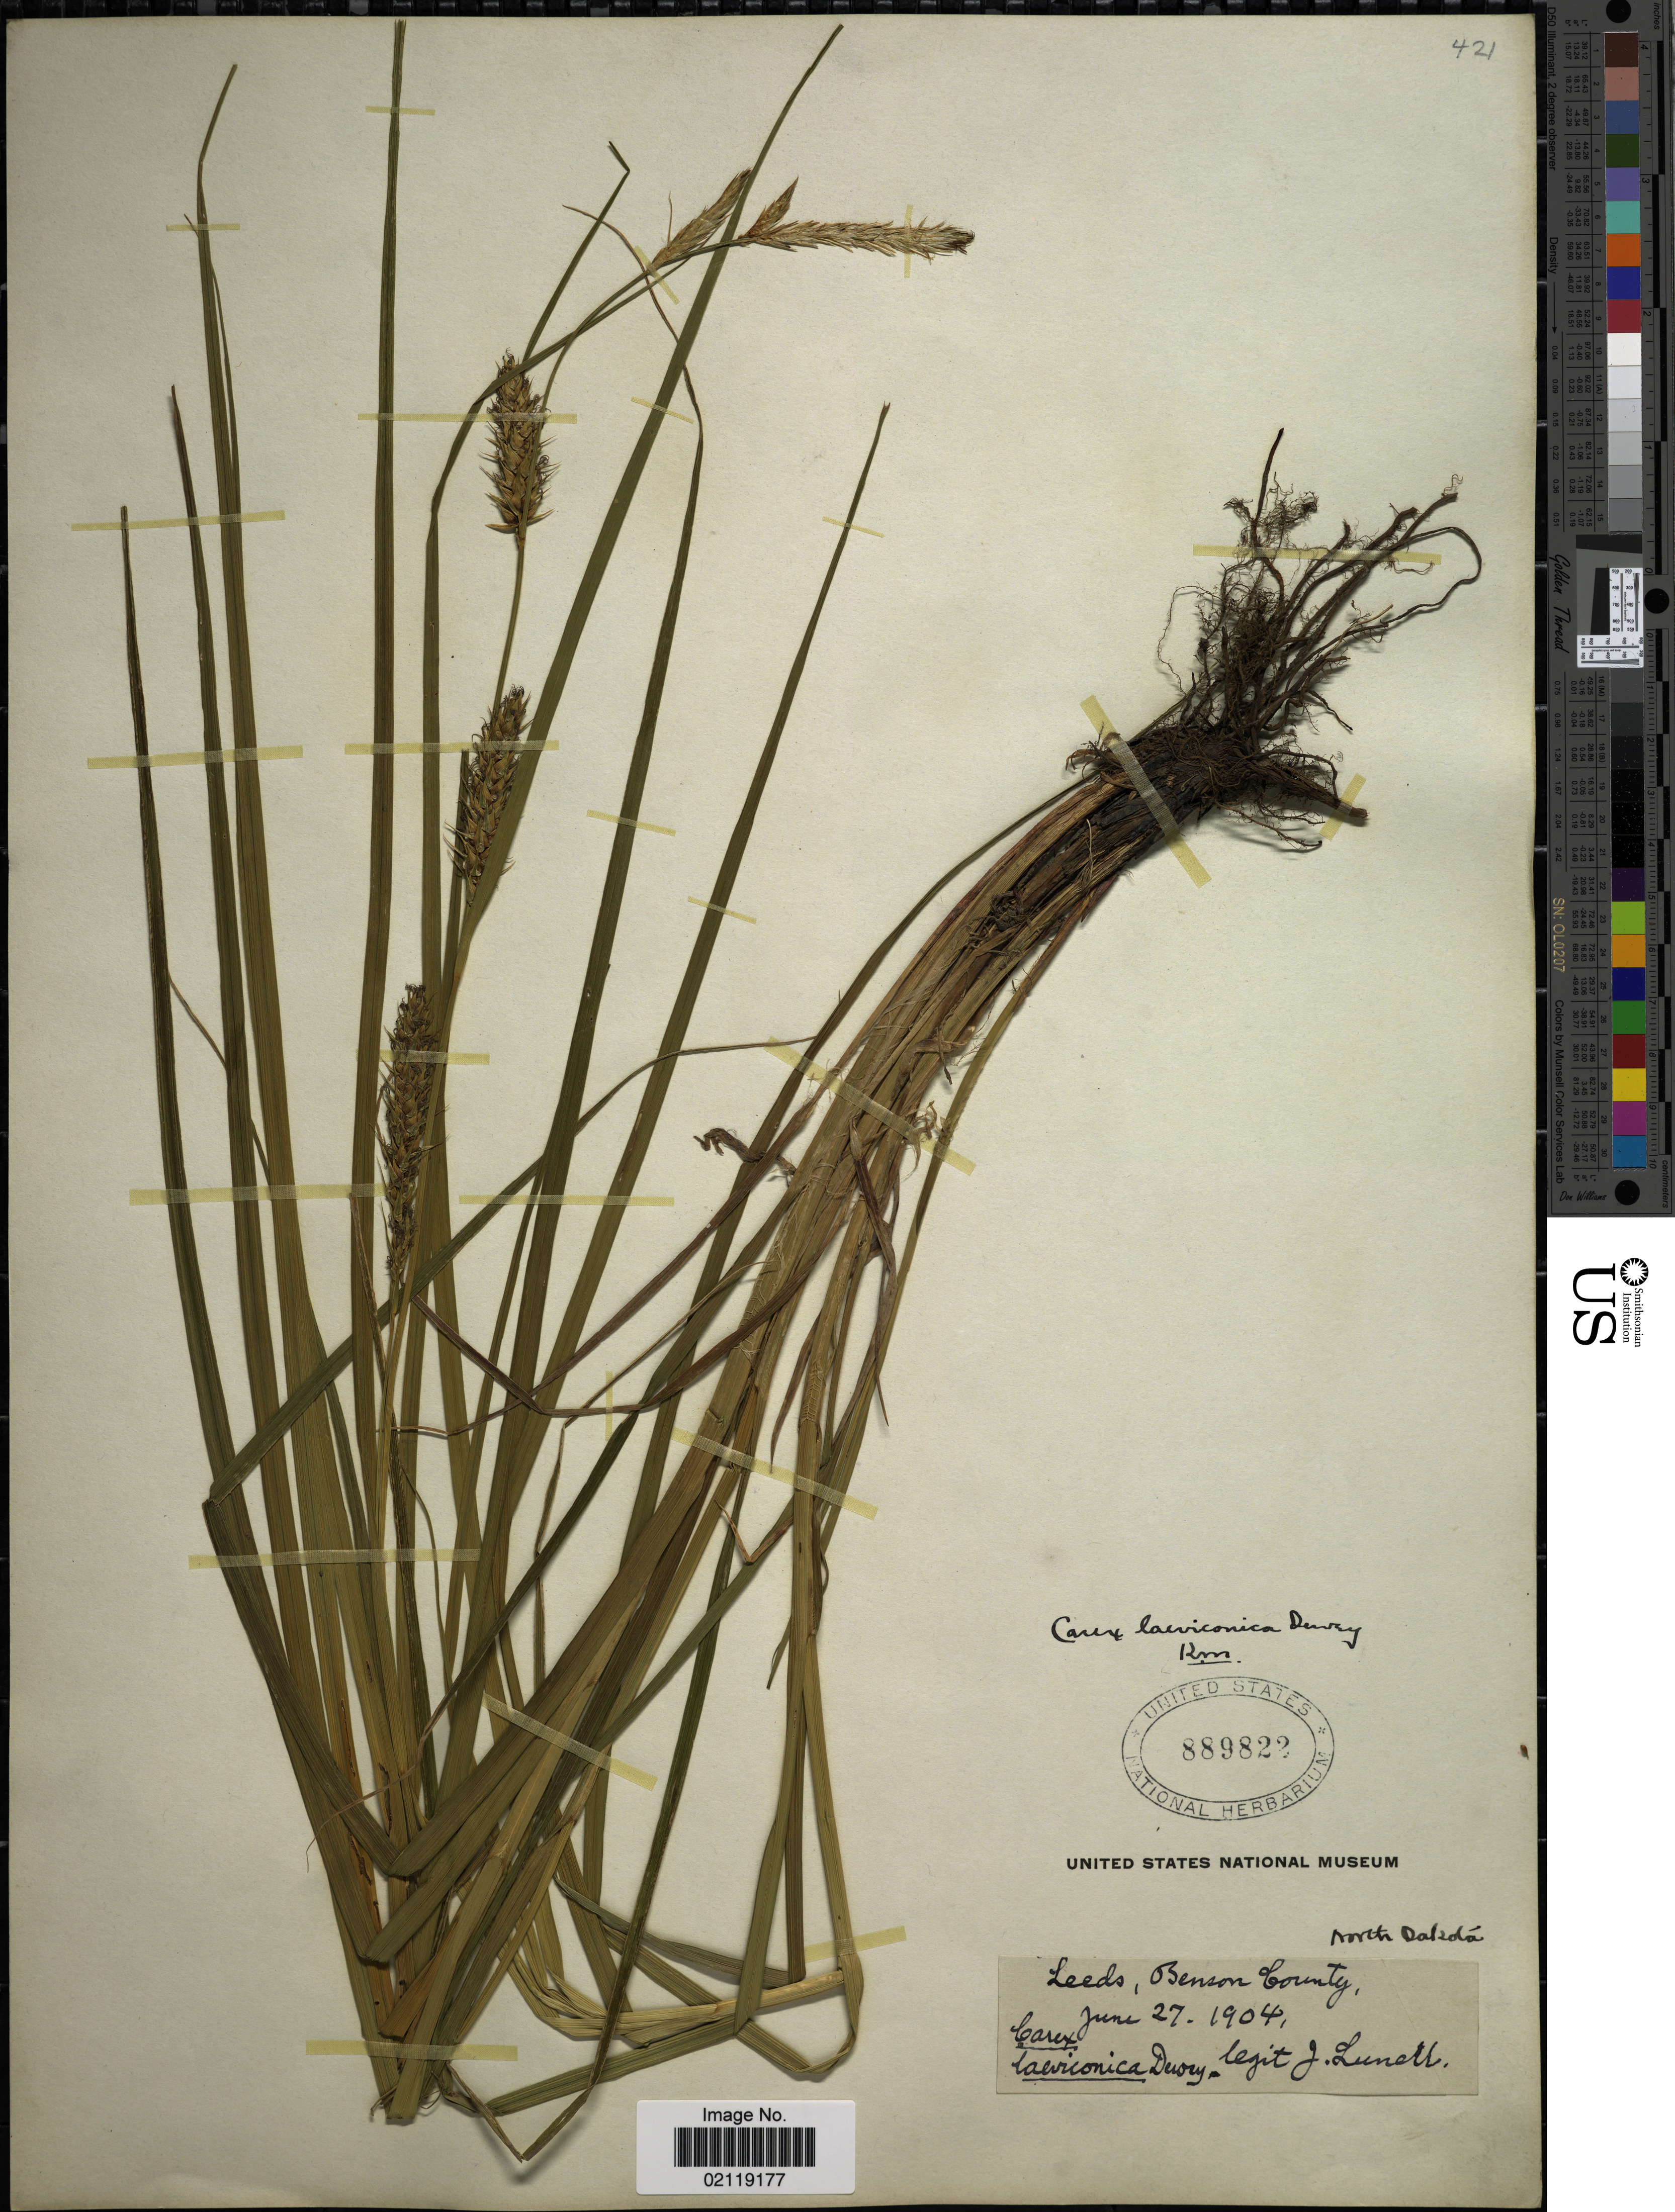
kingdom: Plantae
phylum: Tracheophyta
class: Liliopsida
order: Poales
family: Cyperaceae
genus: Carex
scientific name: Carex laeviconica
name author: Dewey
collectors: J. Lunell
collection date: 1904-06-27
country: United States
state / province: North Dakota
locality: Leeds, Benson County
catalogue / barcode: US 889822